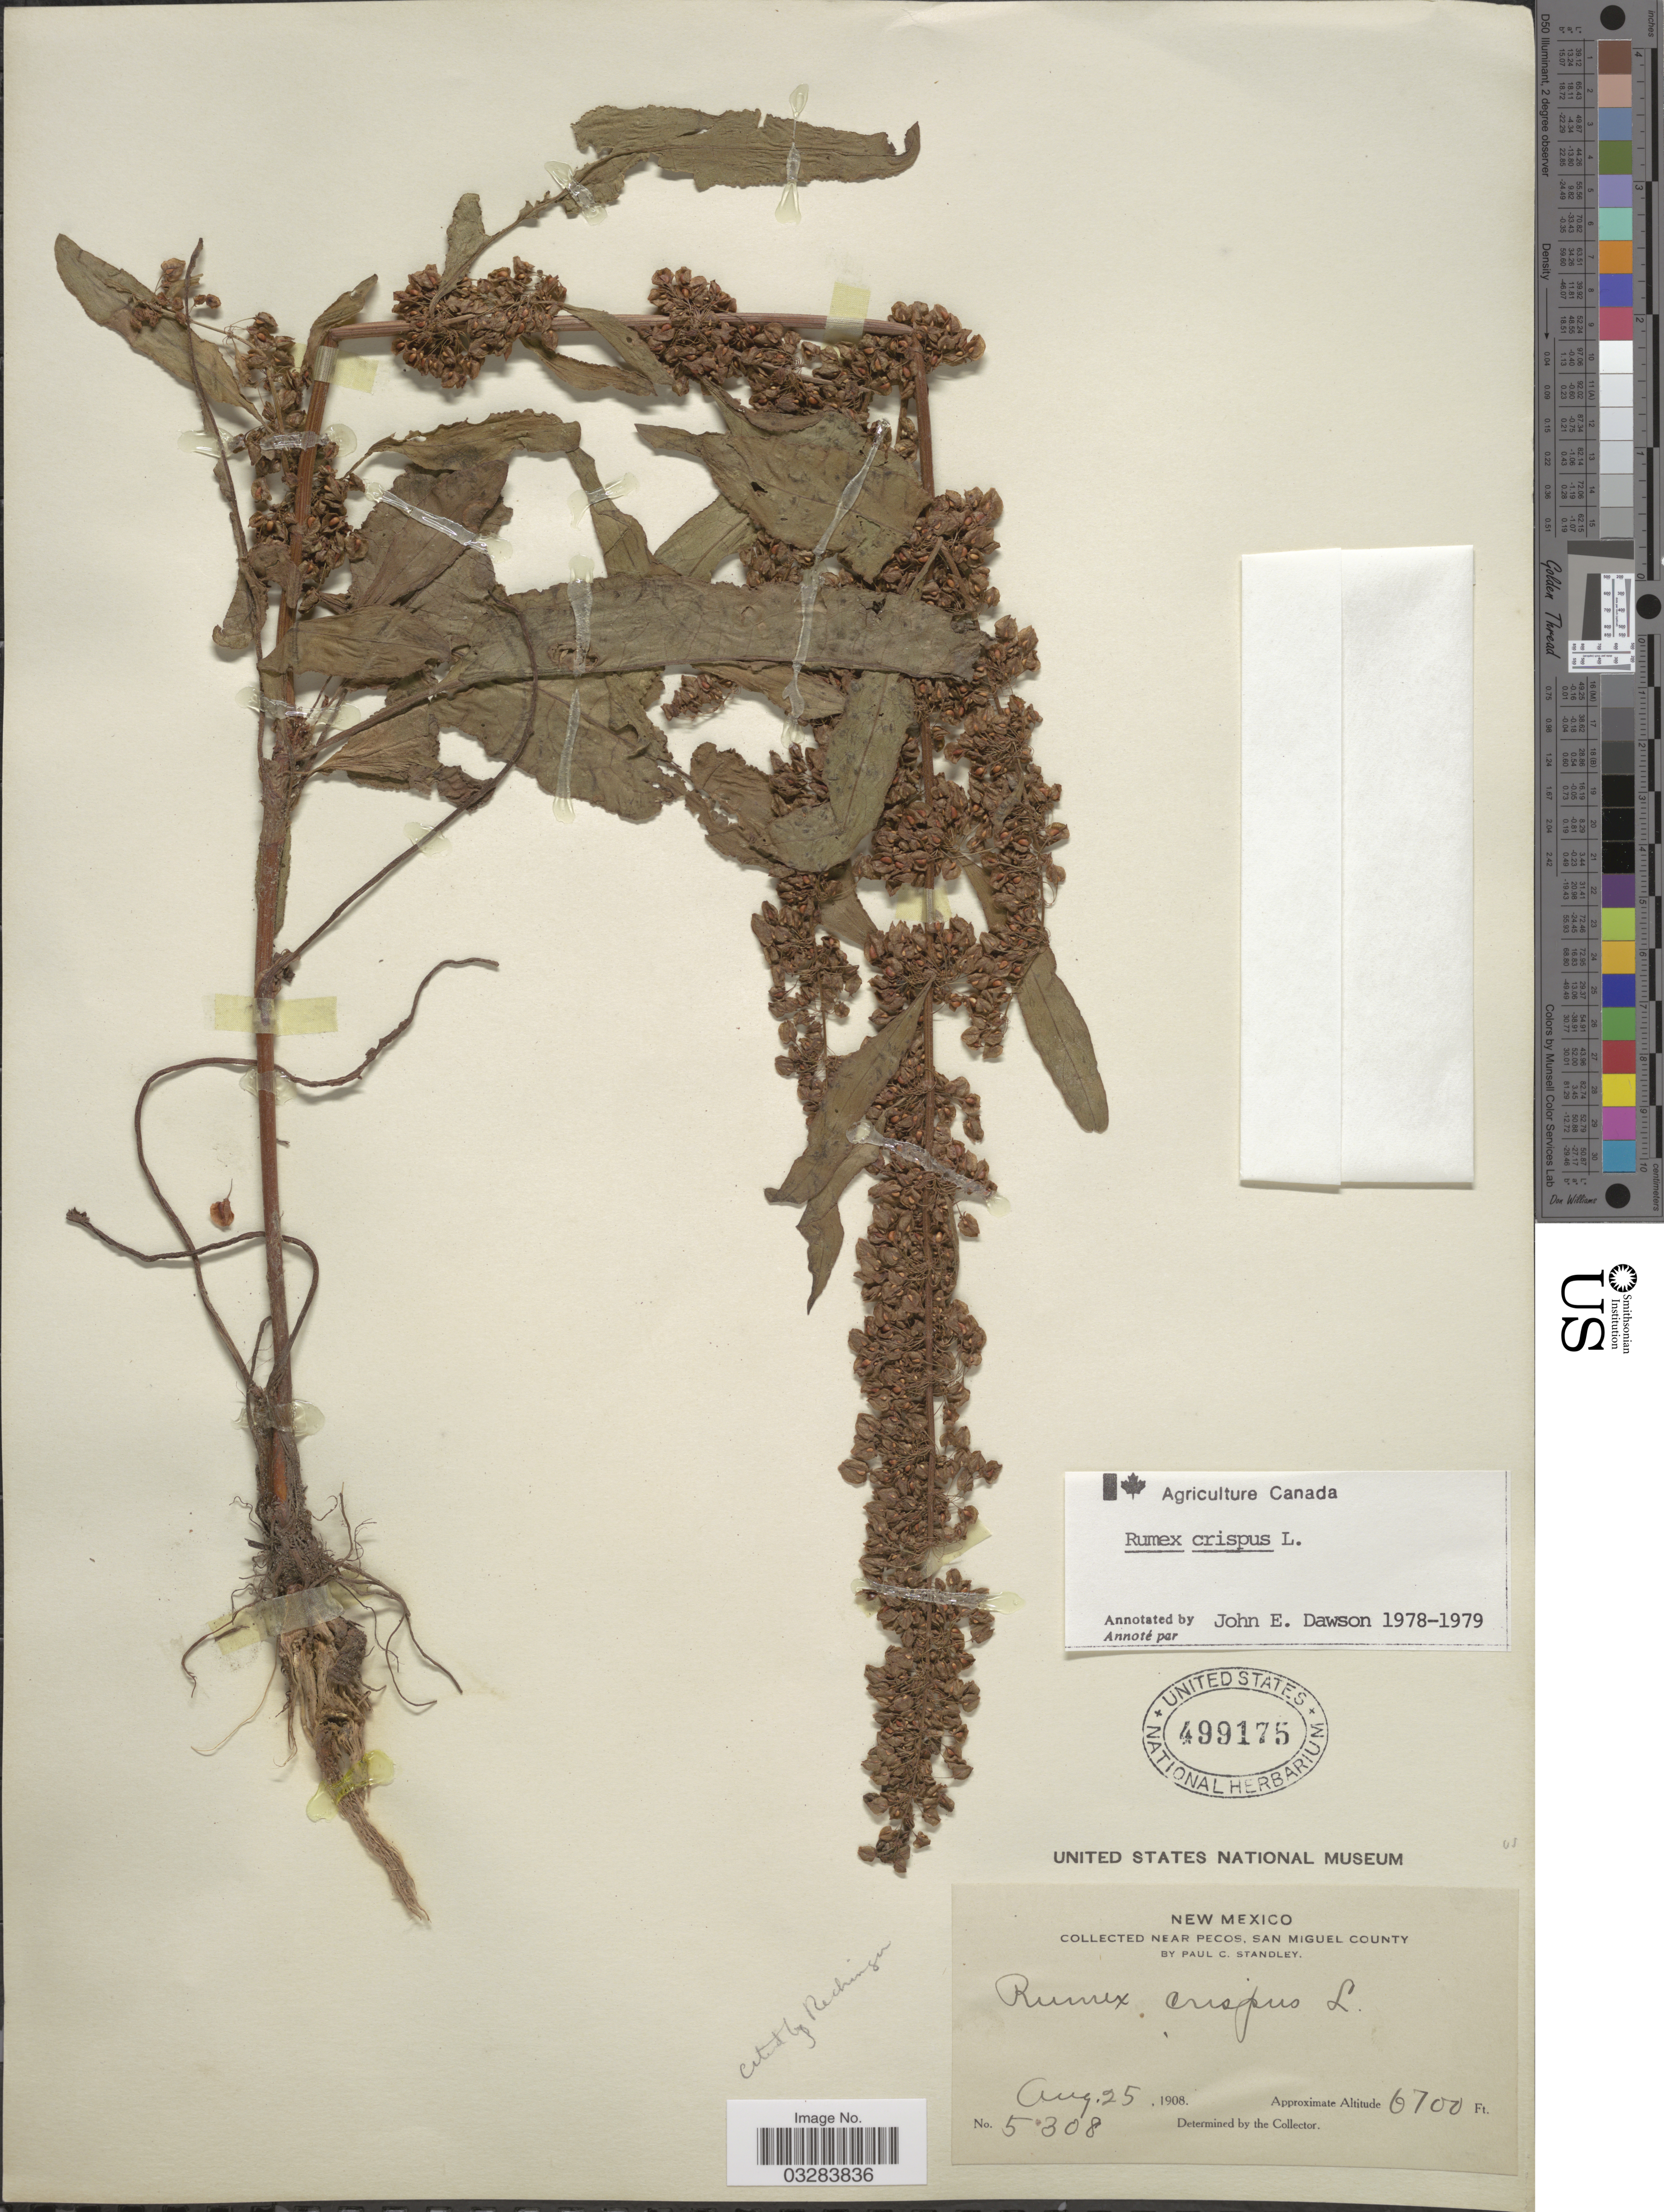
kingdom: Plantae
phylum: Tracheophyta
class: Magnoliopsida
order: Caryophyllales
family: Polygonaceae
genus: Rumex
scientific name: Rumex crispus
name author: L.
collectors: P. C. Standley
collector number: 5308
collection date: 1908-08-25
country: United States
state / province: New Mexico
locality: Near Pecos, San Miguel County.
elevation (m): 2042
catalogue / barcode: US 499175